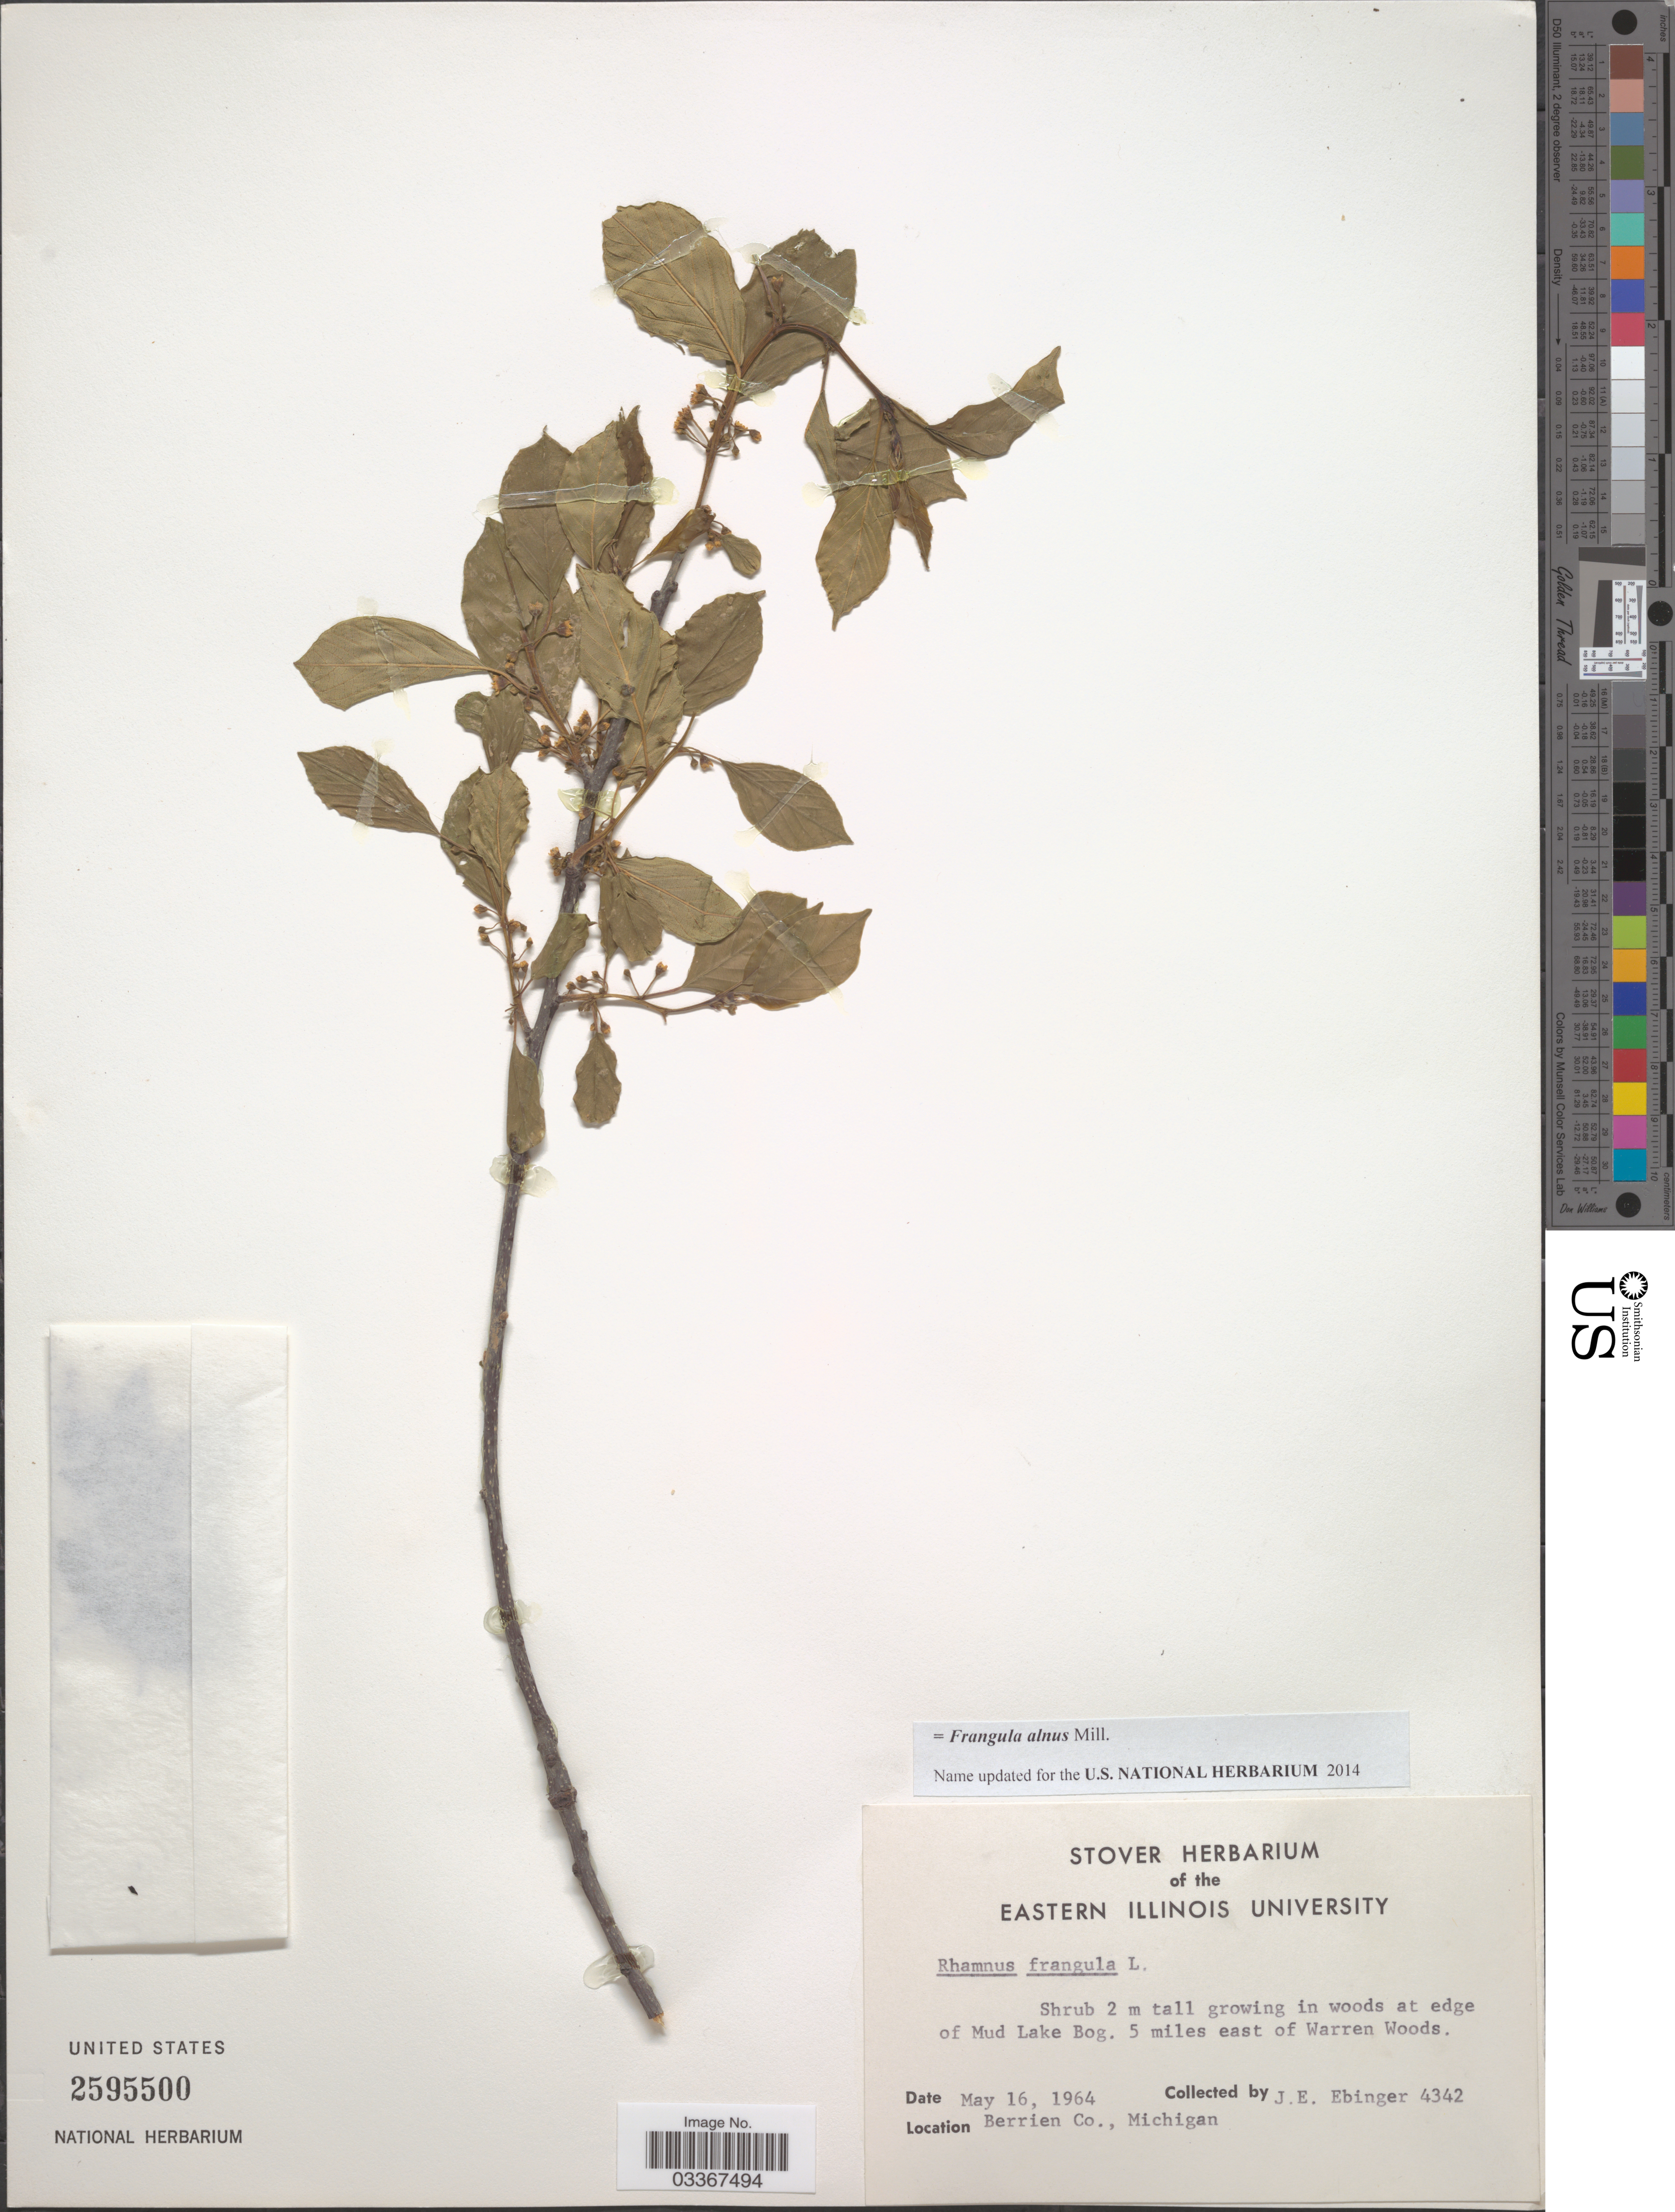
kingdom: Plantae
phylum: Tracheophyta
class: Magnoliopsida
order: Rosales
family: Rhamnaceae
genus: Frangula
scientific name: Frangula alnus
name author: Mill.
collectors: J. Ebinger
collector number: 4342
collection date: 1964-05-16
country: United States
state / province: Michigan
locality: At edge of Mud Lake Bog. 5 miles east of Warren Woods. Berrien Co.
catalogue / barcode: US 2595500